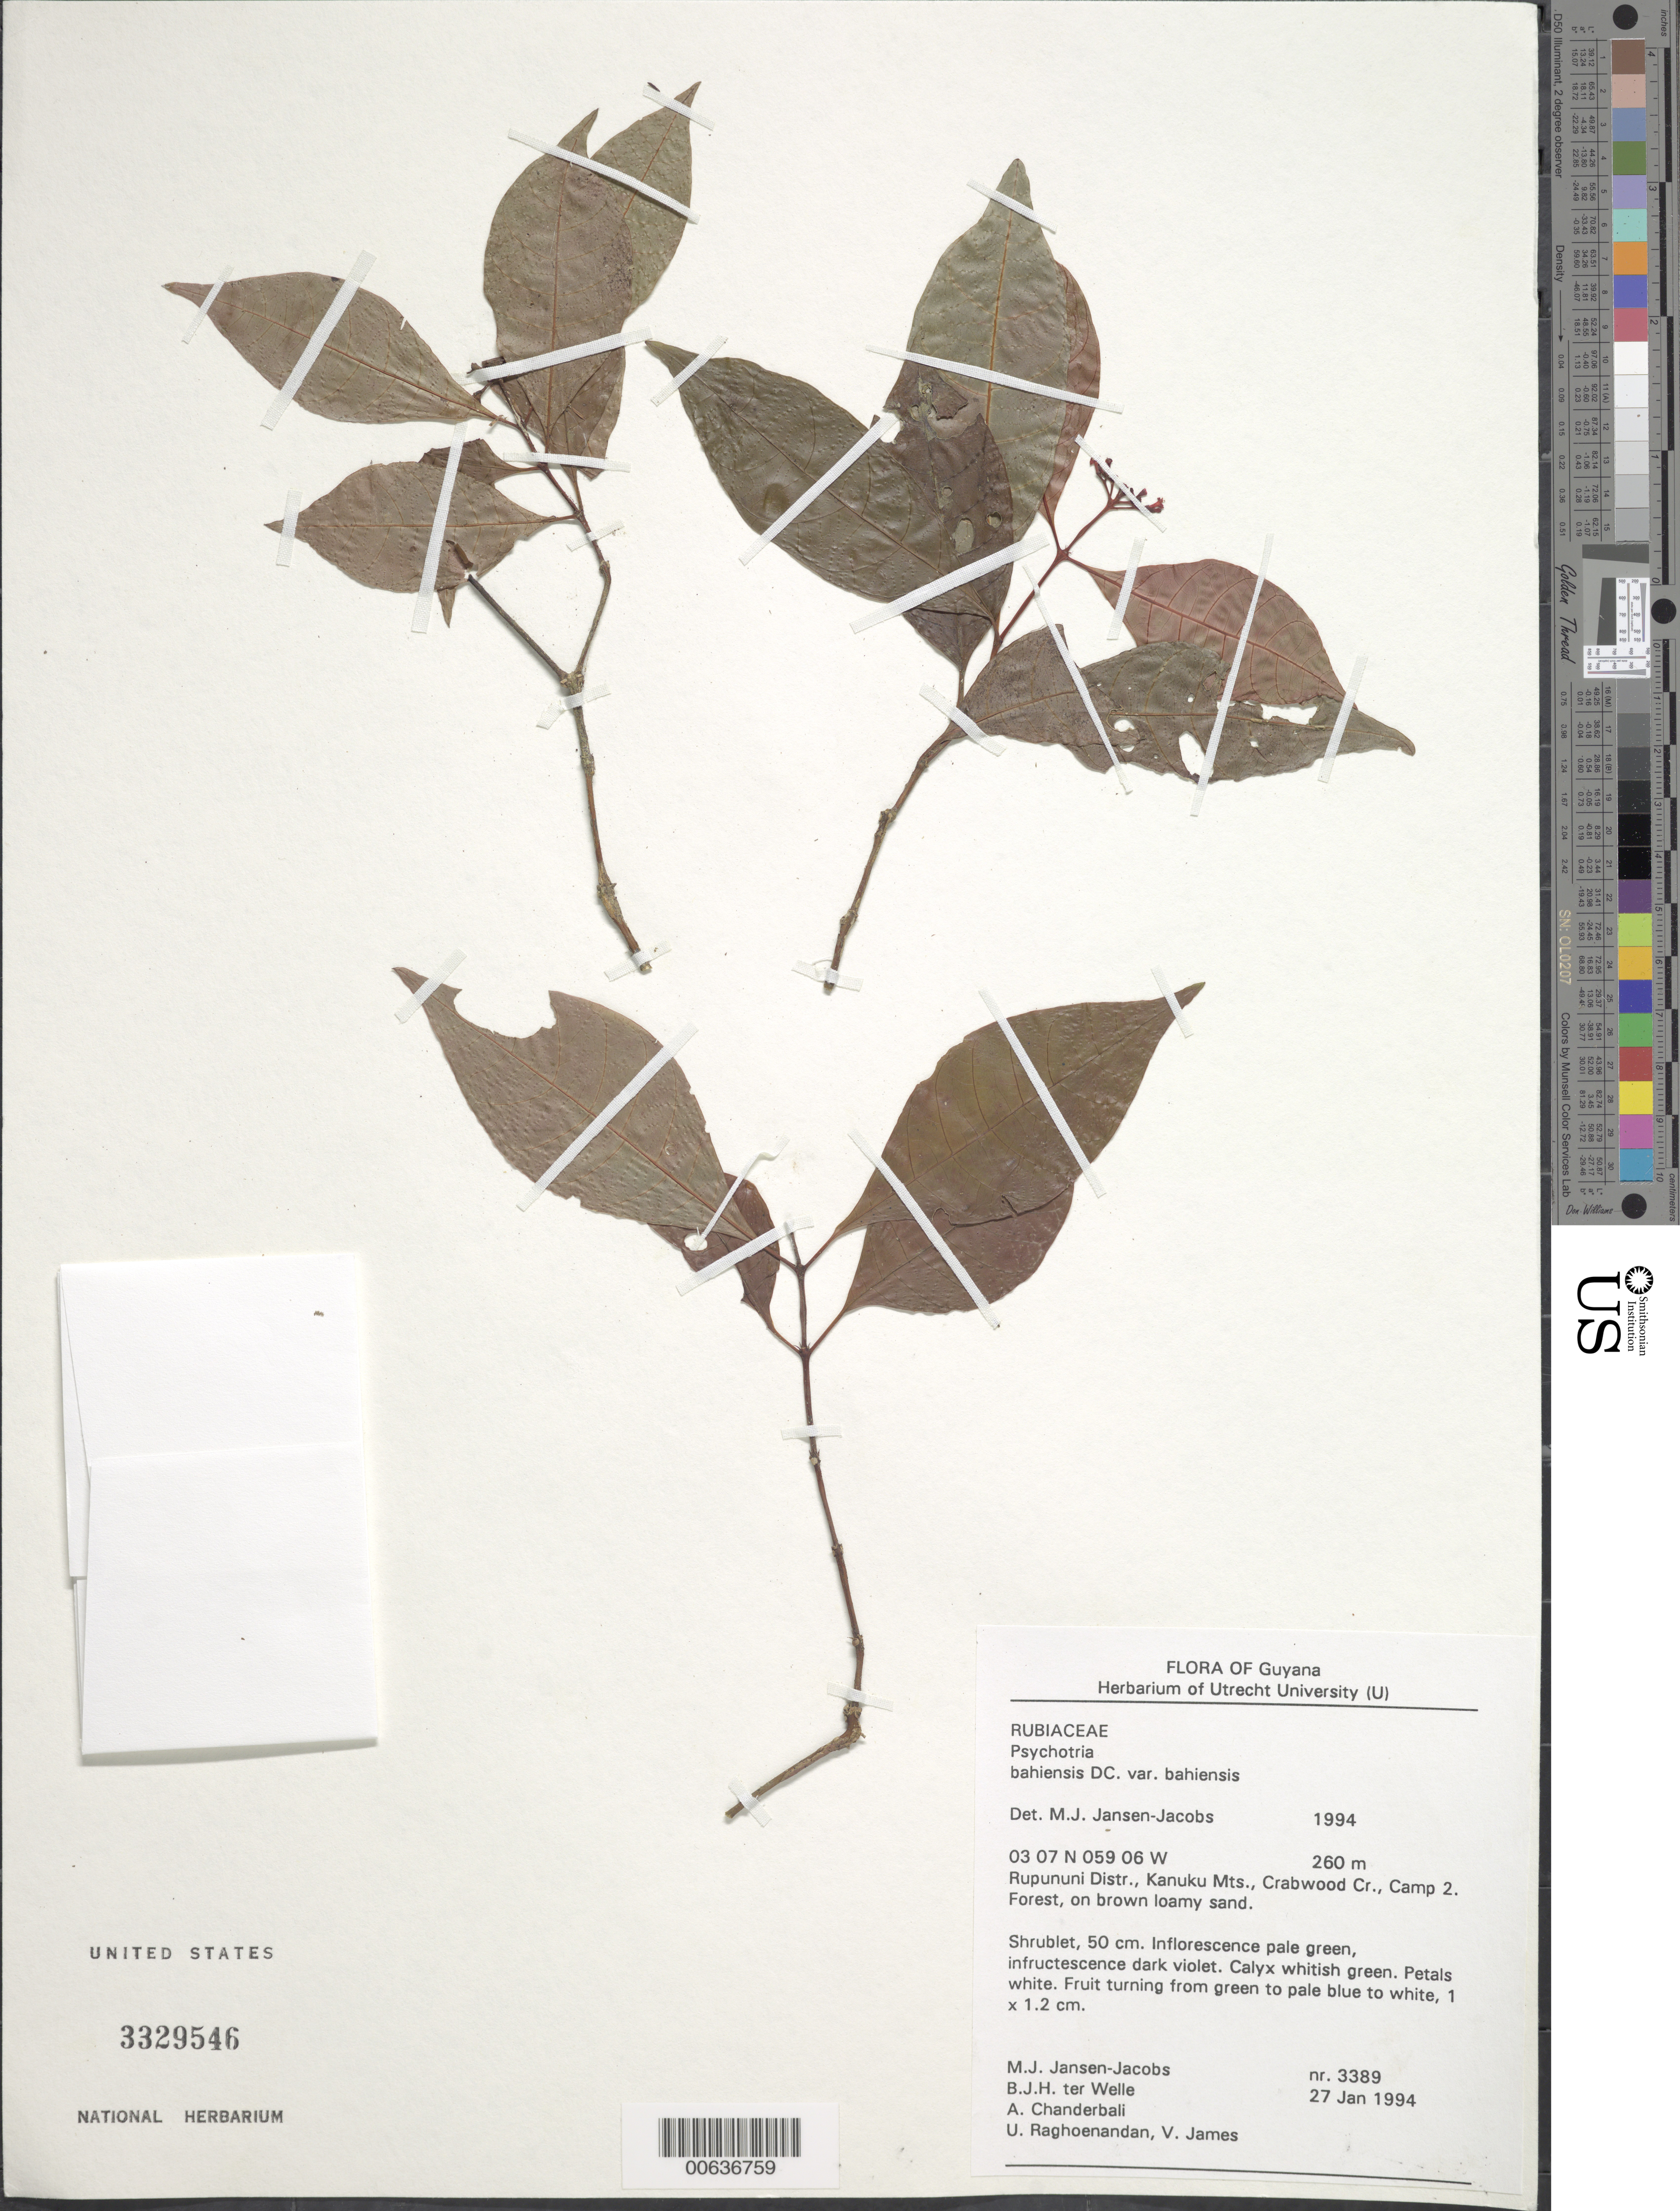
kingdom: Plantae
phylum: Tracheophyta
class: Magnoliopsida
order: Gentianales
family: Rubiaceae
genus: Psychotria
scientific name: Psychotria bahiensis var. bahiensis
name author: DC.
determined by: Jansen-Jacobs, M. J., (U), Nationaal Herbarium Nederland, Utrecht University branch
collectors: M. J. Jansen-Jacobs, B. Welle, A. S. Chanderbali, U. Raghoenandan & V. James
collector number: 3389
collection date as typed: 27-Jan-94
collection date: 1994-01-27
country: Guyana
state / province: U. Takutu-U. Essequibo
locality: Crabwood Cr., Camp 2, Kanuku Mts., Rupununi District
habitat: Forest, on brown loamy sand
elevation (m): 260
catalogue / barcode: US 3329546